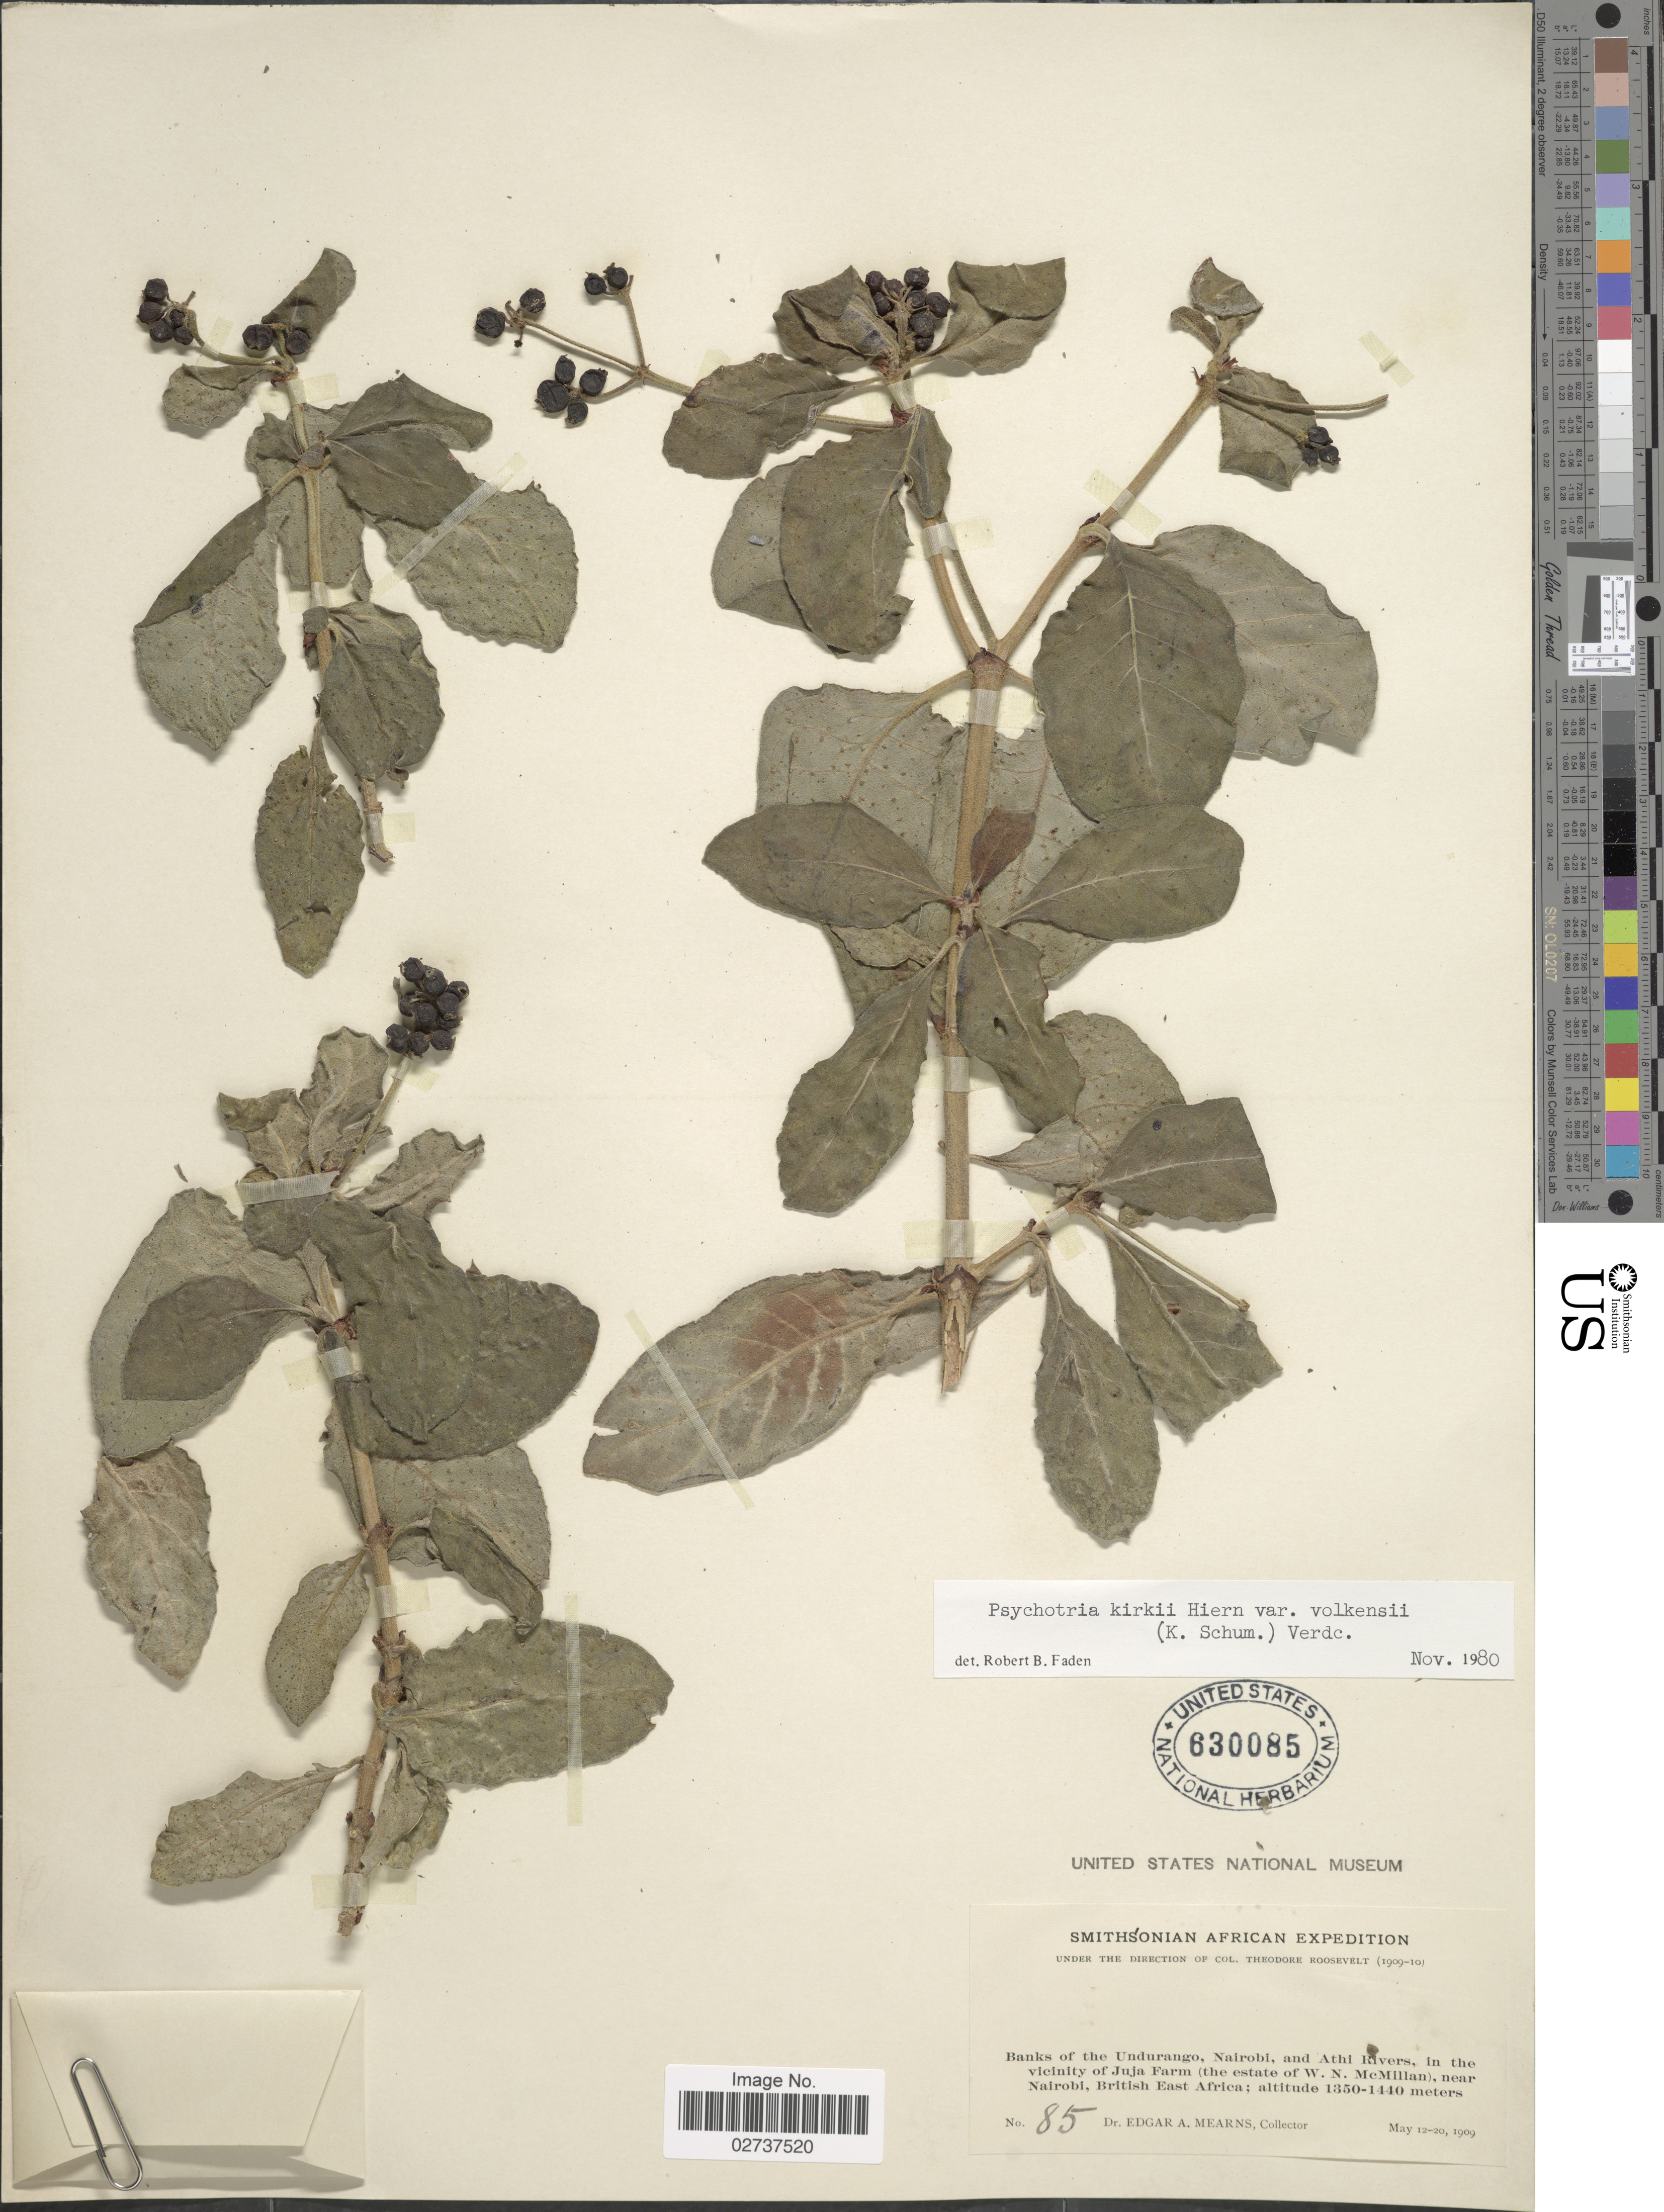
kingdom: Plantae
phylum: Tracheophyta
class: Magnoliopsida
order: Gentianales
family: Rubiaceae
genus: Psychotria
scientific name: Psychotria kirkii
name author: Hiern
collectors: E. A. Mearns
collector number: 85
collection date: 1909-05-12/1909-05-20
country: Kenya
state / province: Nairobi Area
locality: Banks of the Undurango, Nairobi, and Athi Rivers, in the vicinity of Juja Farm (the estate of W.N. McMillan), near Nairobi, British East Africa.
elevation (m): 1350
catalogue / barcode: US 630085